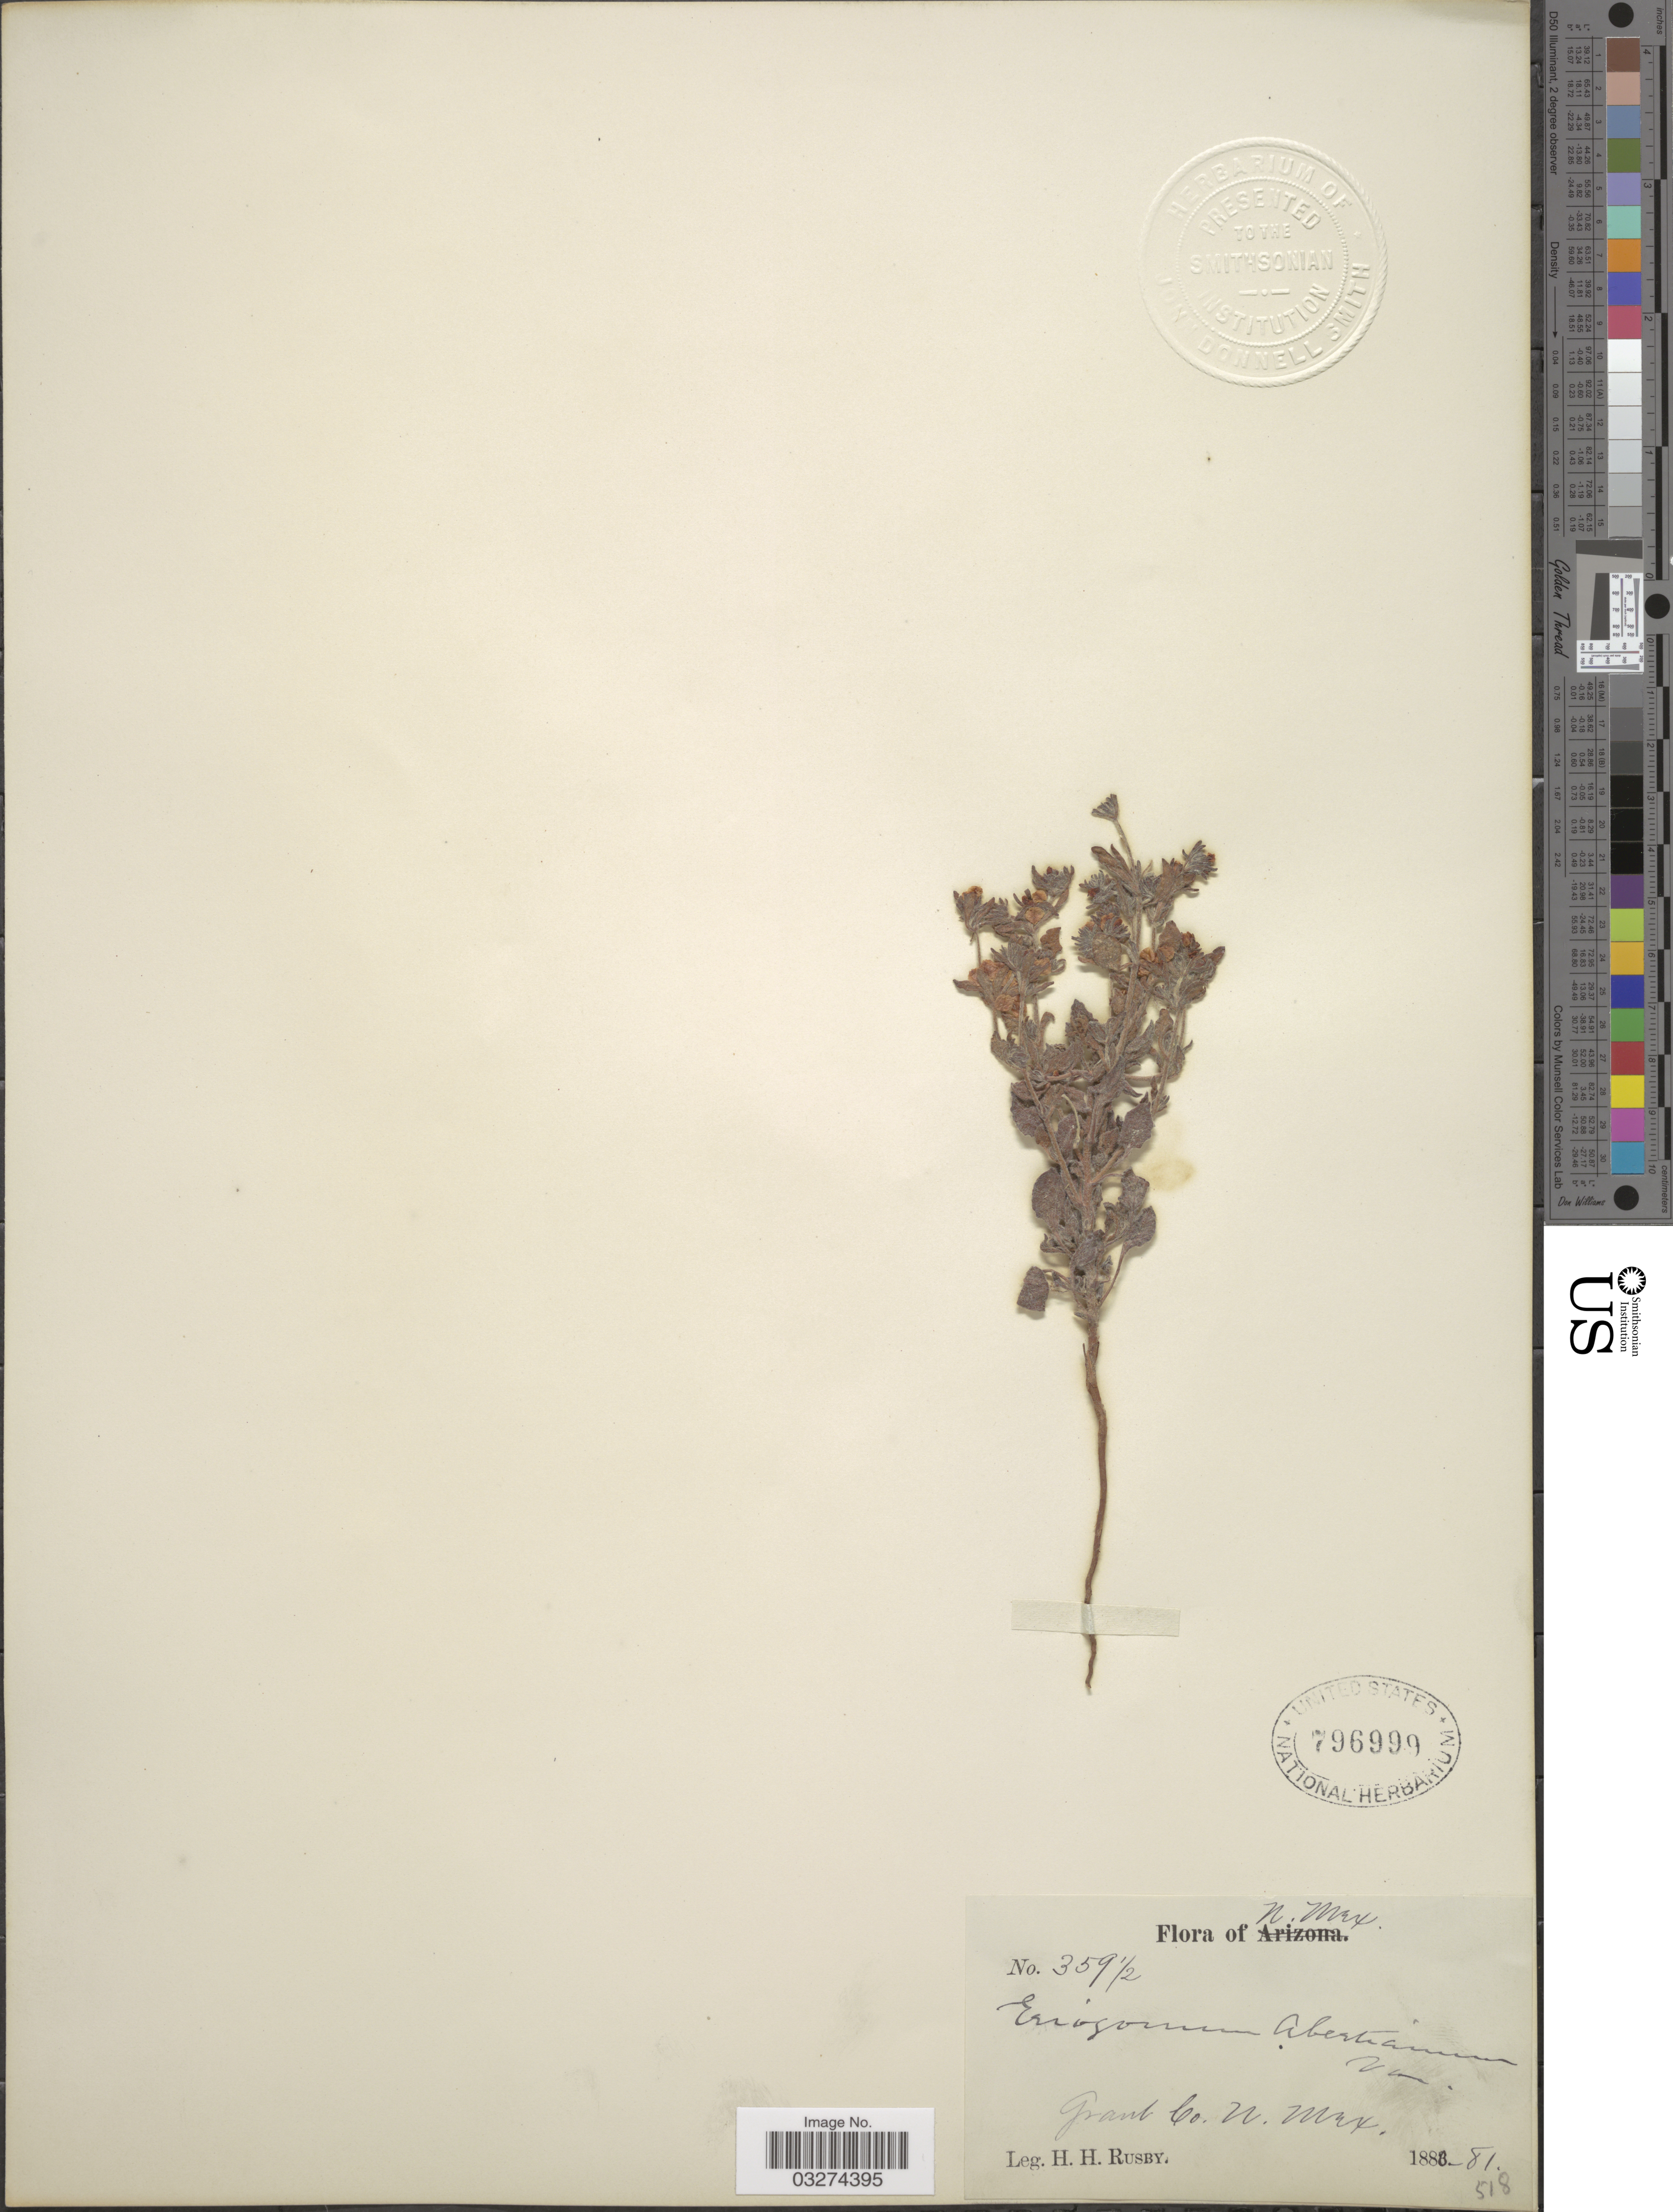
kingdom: Plantae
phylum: Tracheophyta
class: Magnoliopsida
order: Caryophyllales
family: Polygonaceae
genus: Eriogonum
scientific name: Eriogonum abertianum var. ruberrimum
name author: (Gand.) Gand.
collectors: H. H. Rusby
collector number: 359½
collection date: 1880/1881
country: United States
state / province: New Mexico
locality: Grant Co.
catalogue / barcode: US 796999